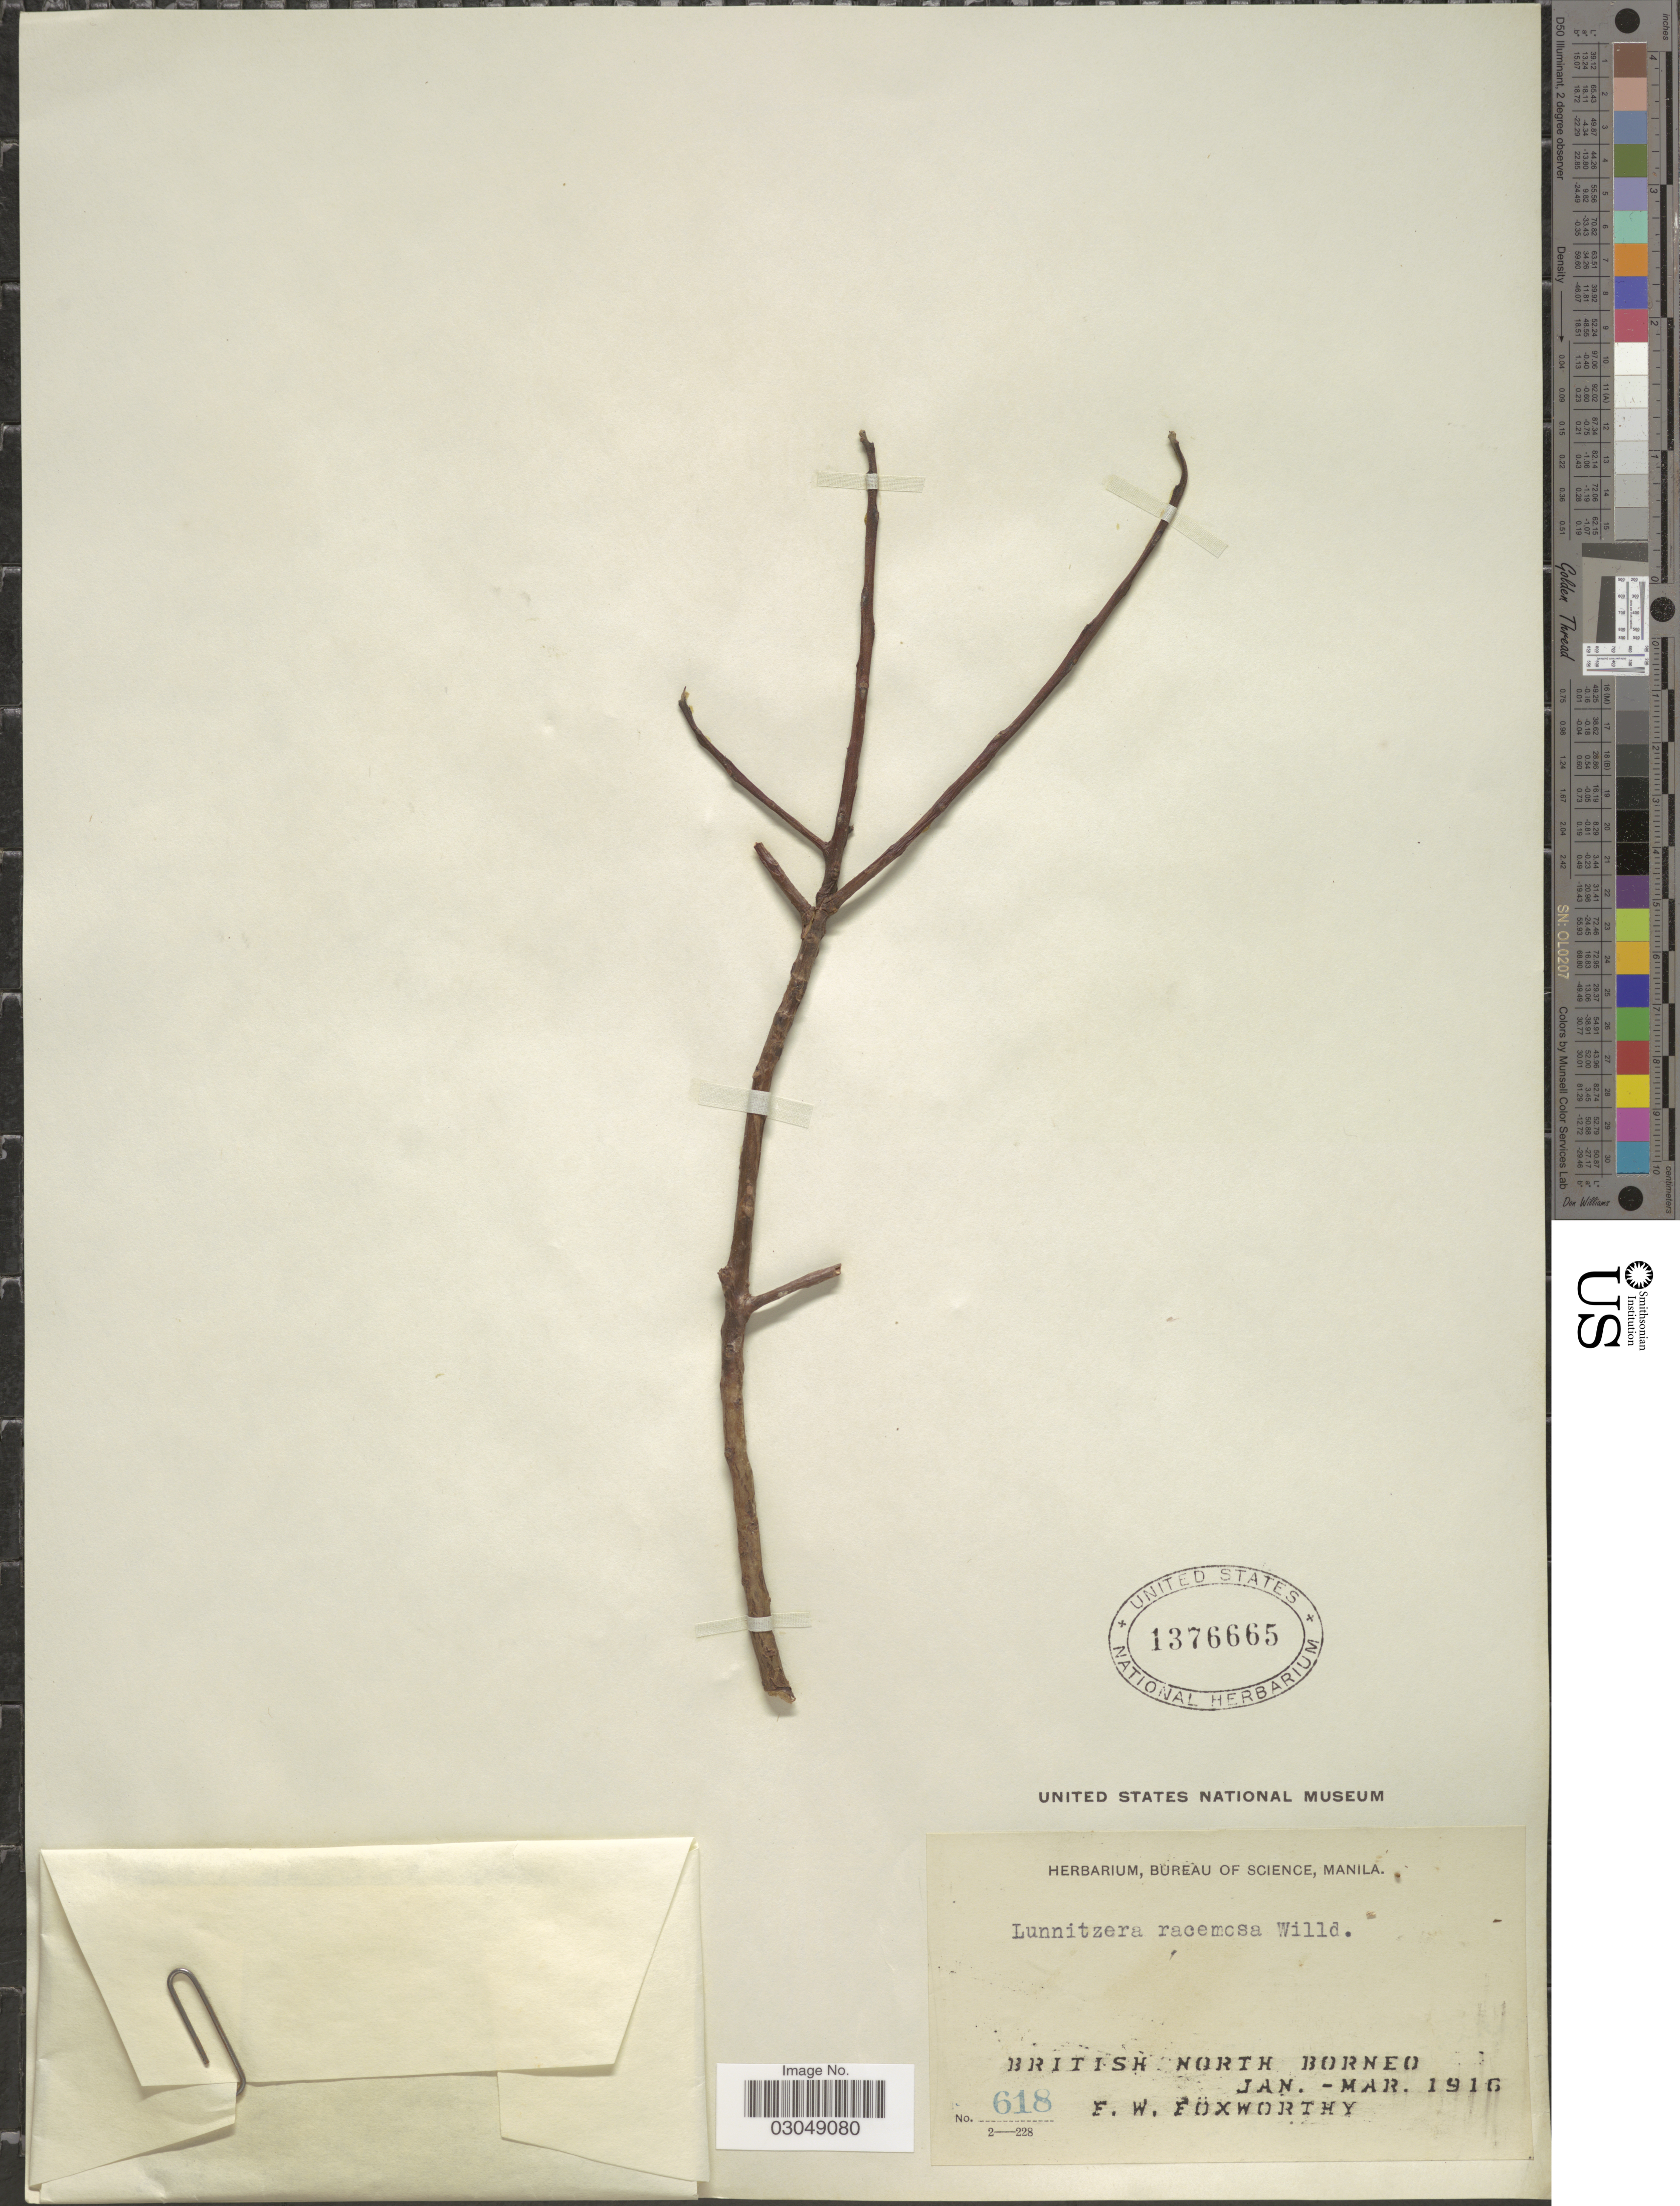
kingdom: Plantae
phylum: Tracheophyta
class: Magnoliopsida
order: Myrtales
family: Combretaceae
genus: Lumnitzera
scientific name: Lumnitzera racemosa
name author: Willd.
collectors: F. W. Foxworthy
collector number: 618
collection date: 1916-01/1916-03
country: Malaysia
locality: British North Borneo.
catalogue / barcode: US 1376665